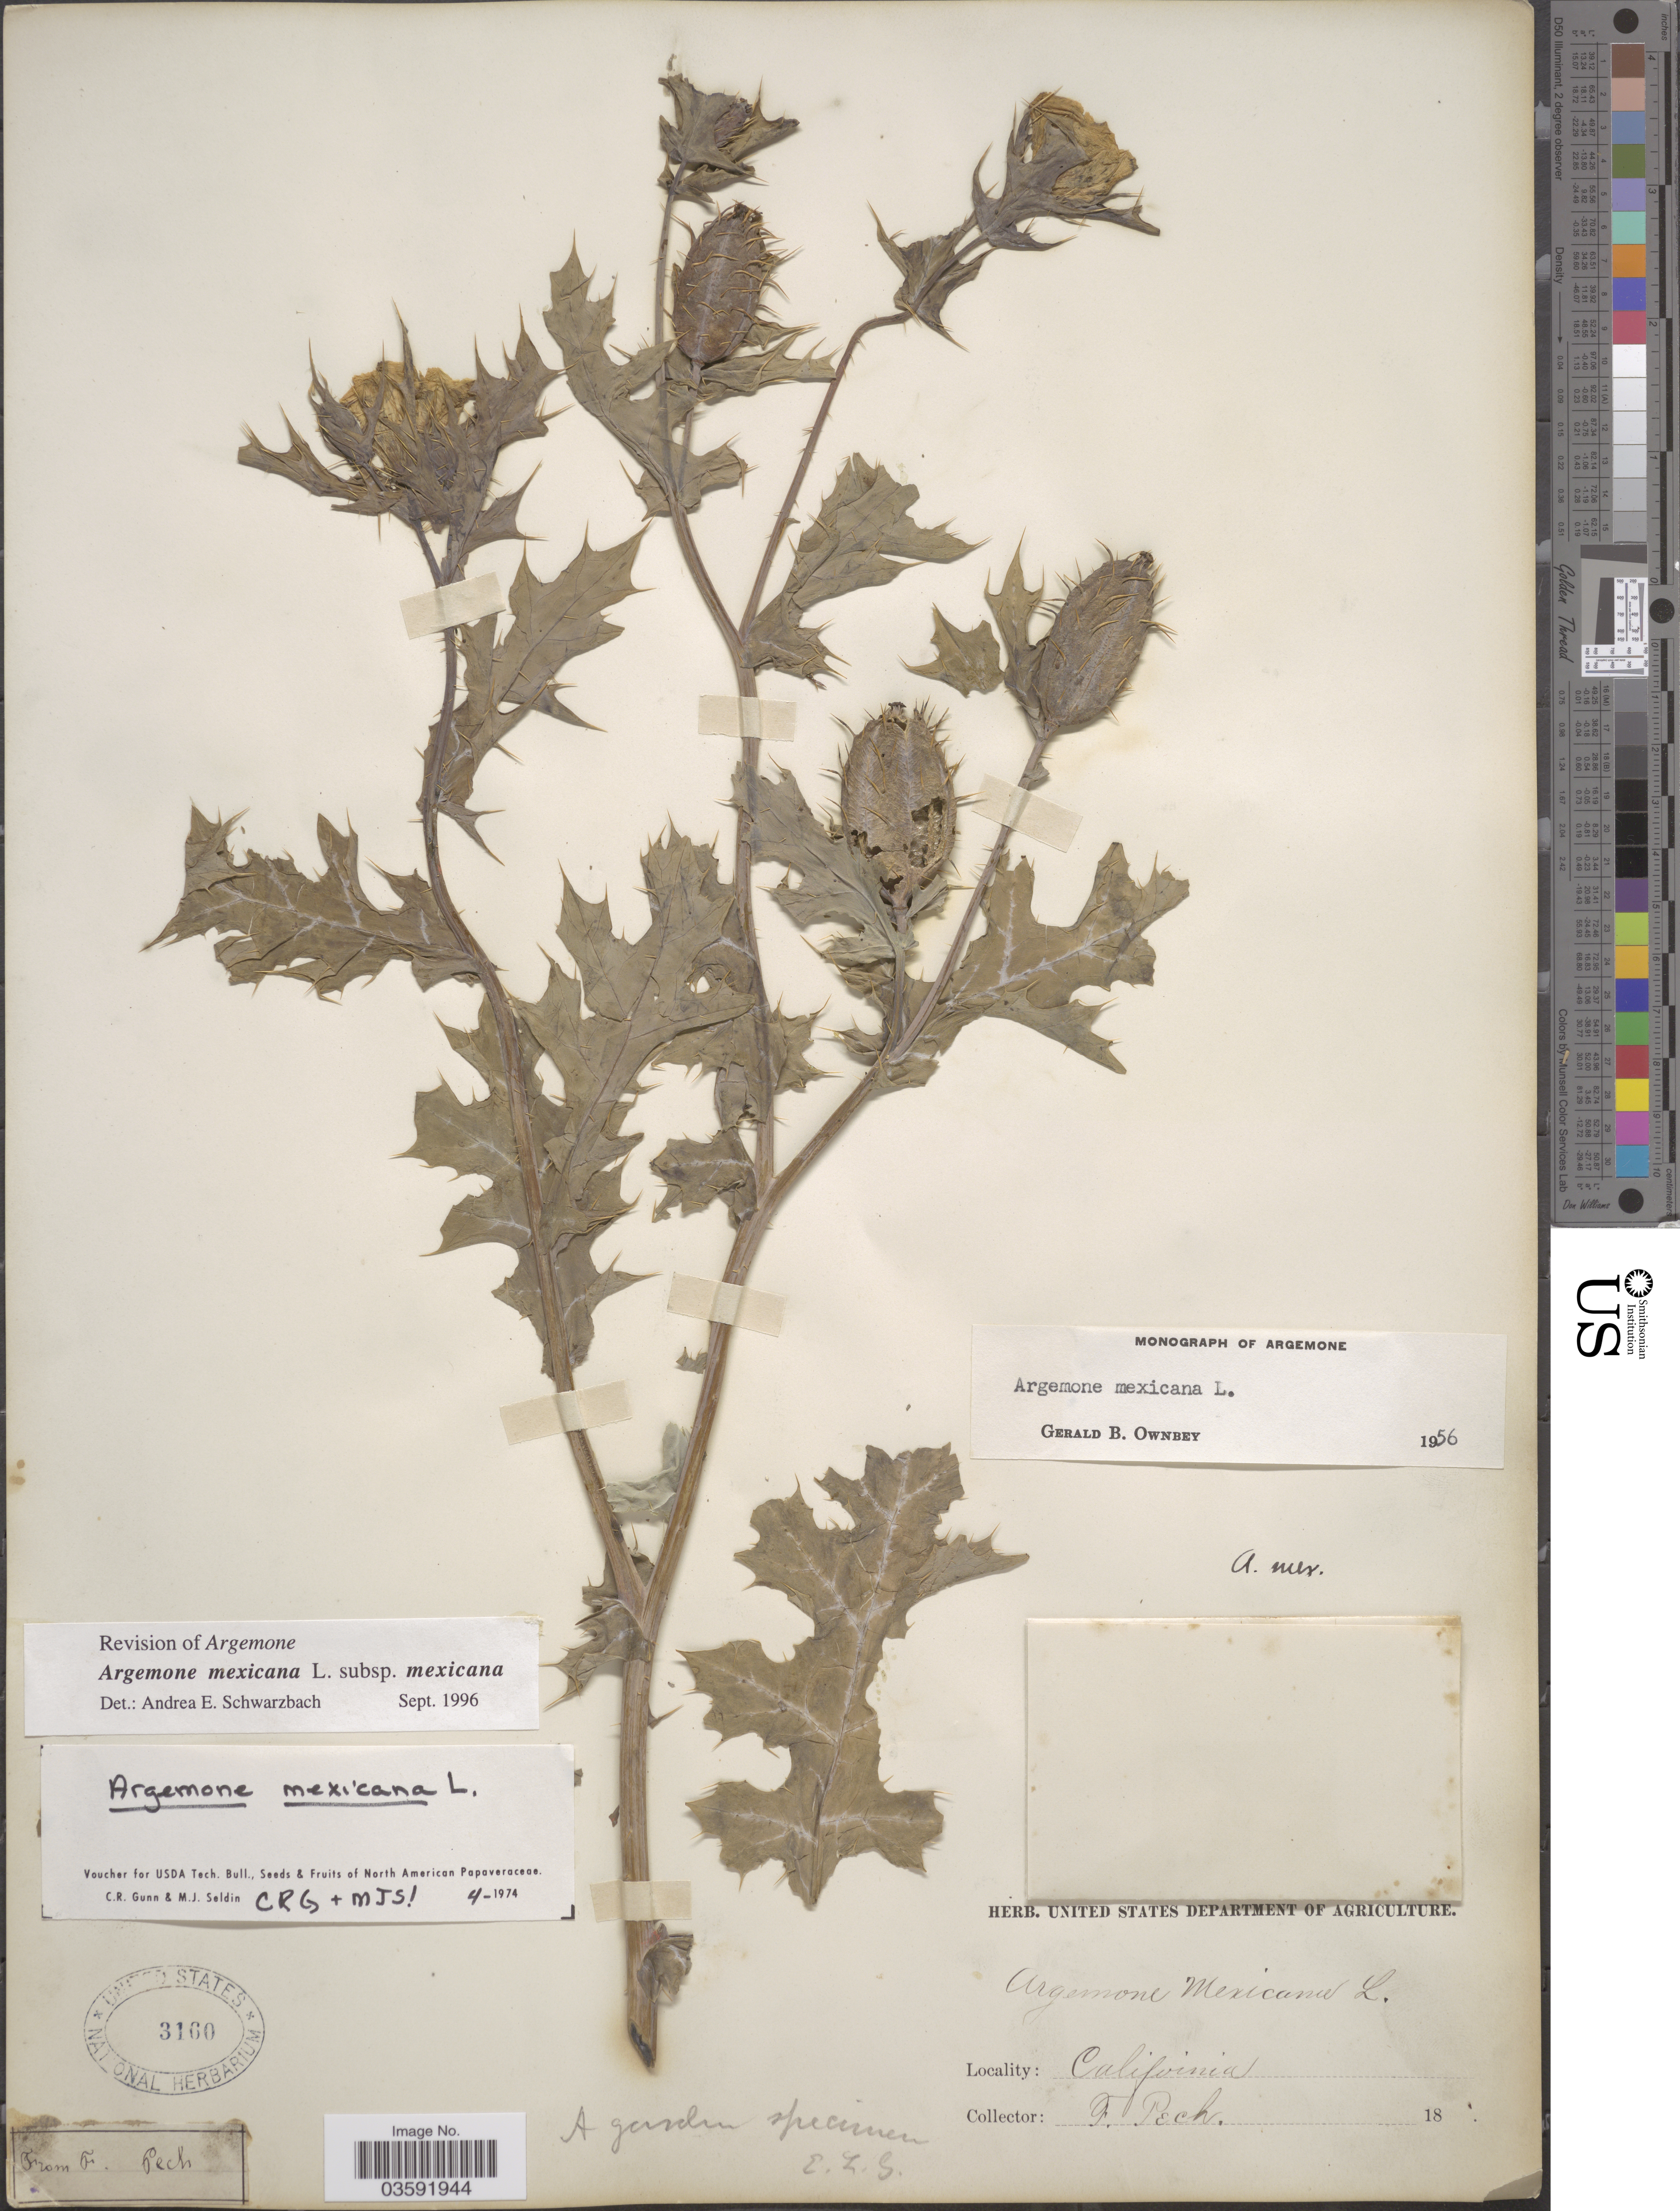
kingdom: Plantae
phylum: Tracheophyta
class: Magnoliopsida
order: Ranunculales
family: Papaveraceae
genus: Argemone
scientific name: Argemone mexicana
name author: L.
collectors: J. Pech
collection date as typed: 18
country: United States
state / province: California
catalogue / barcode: US 3160